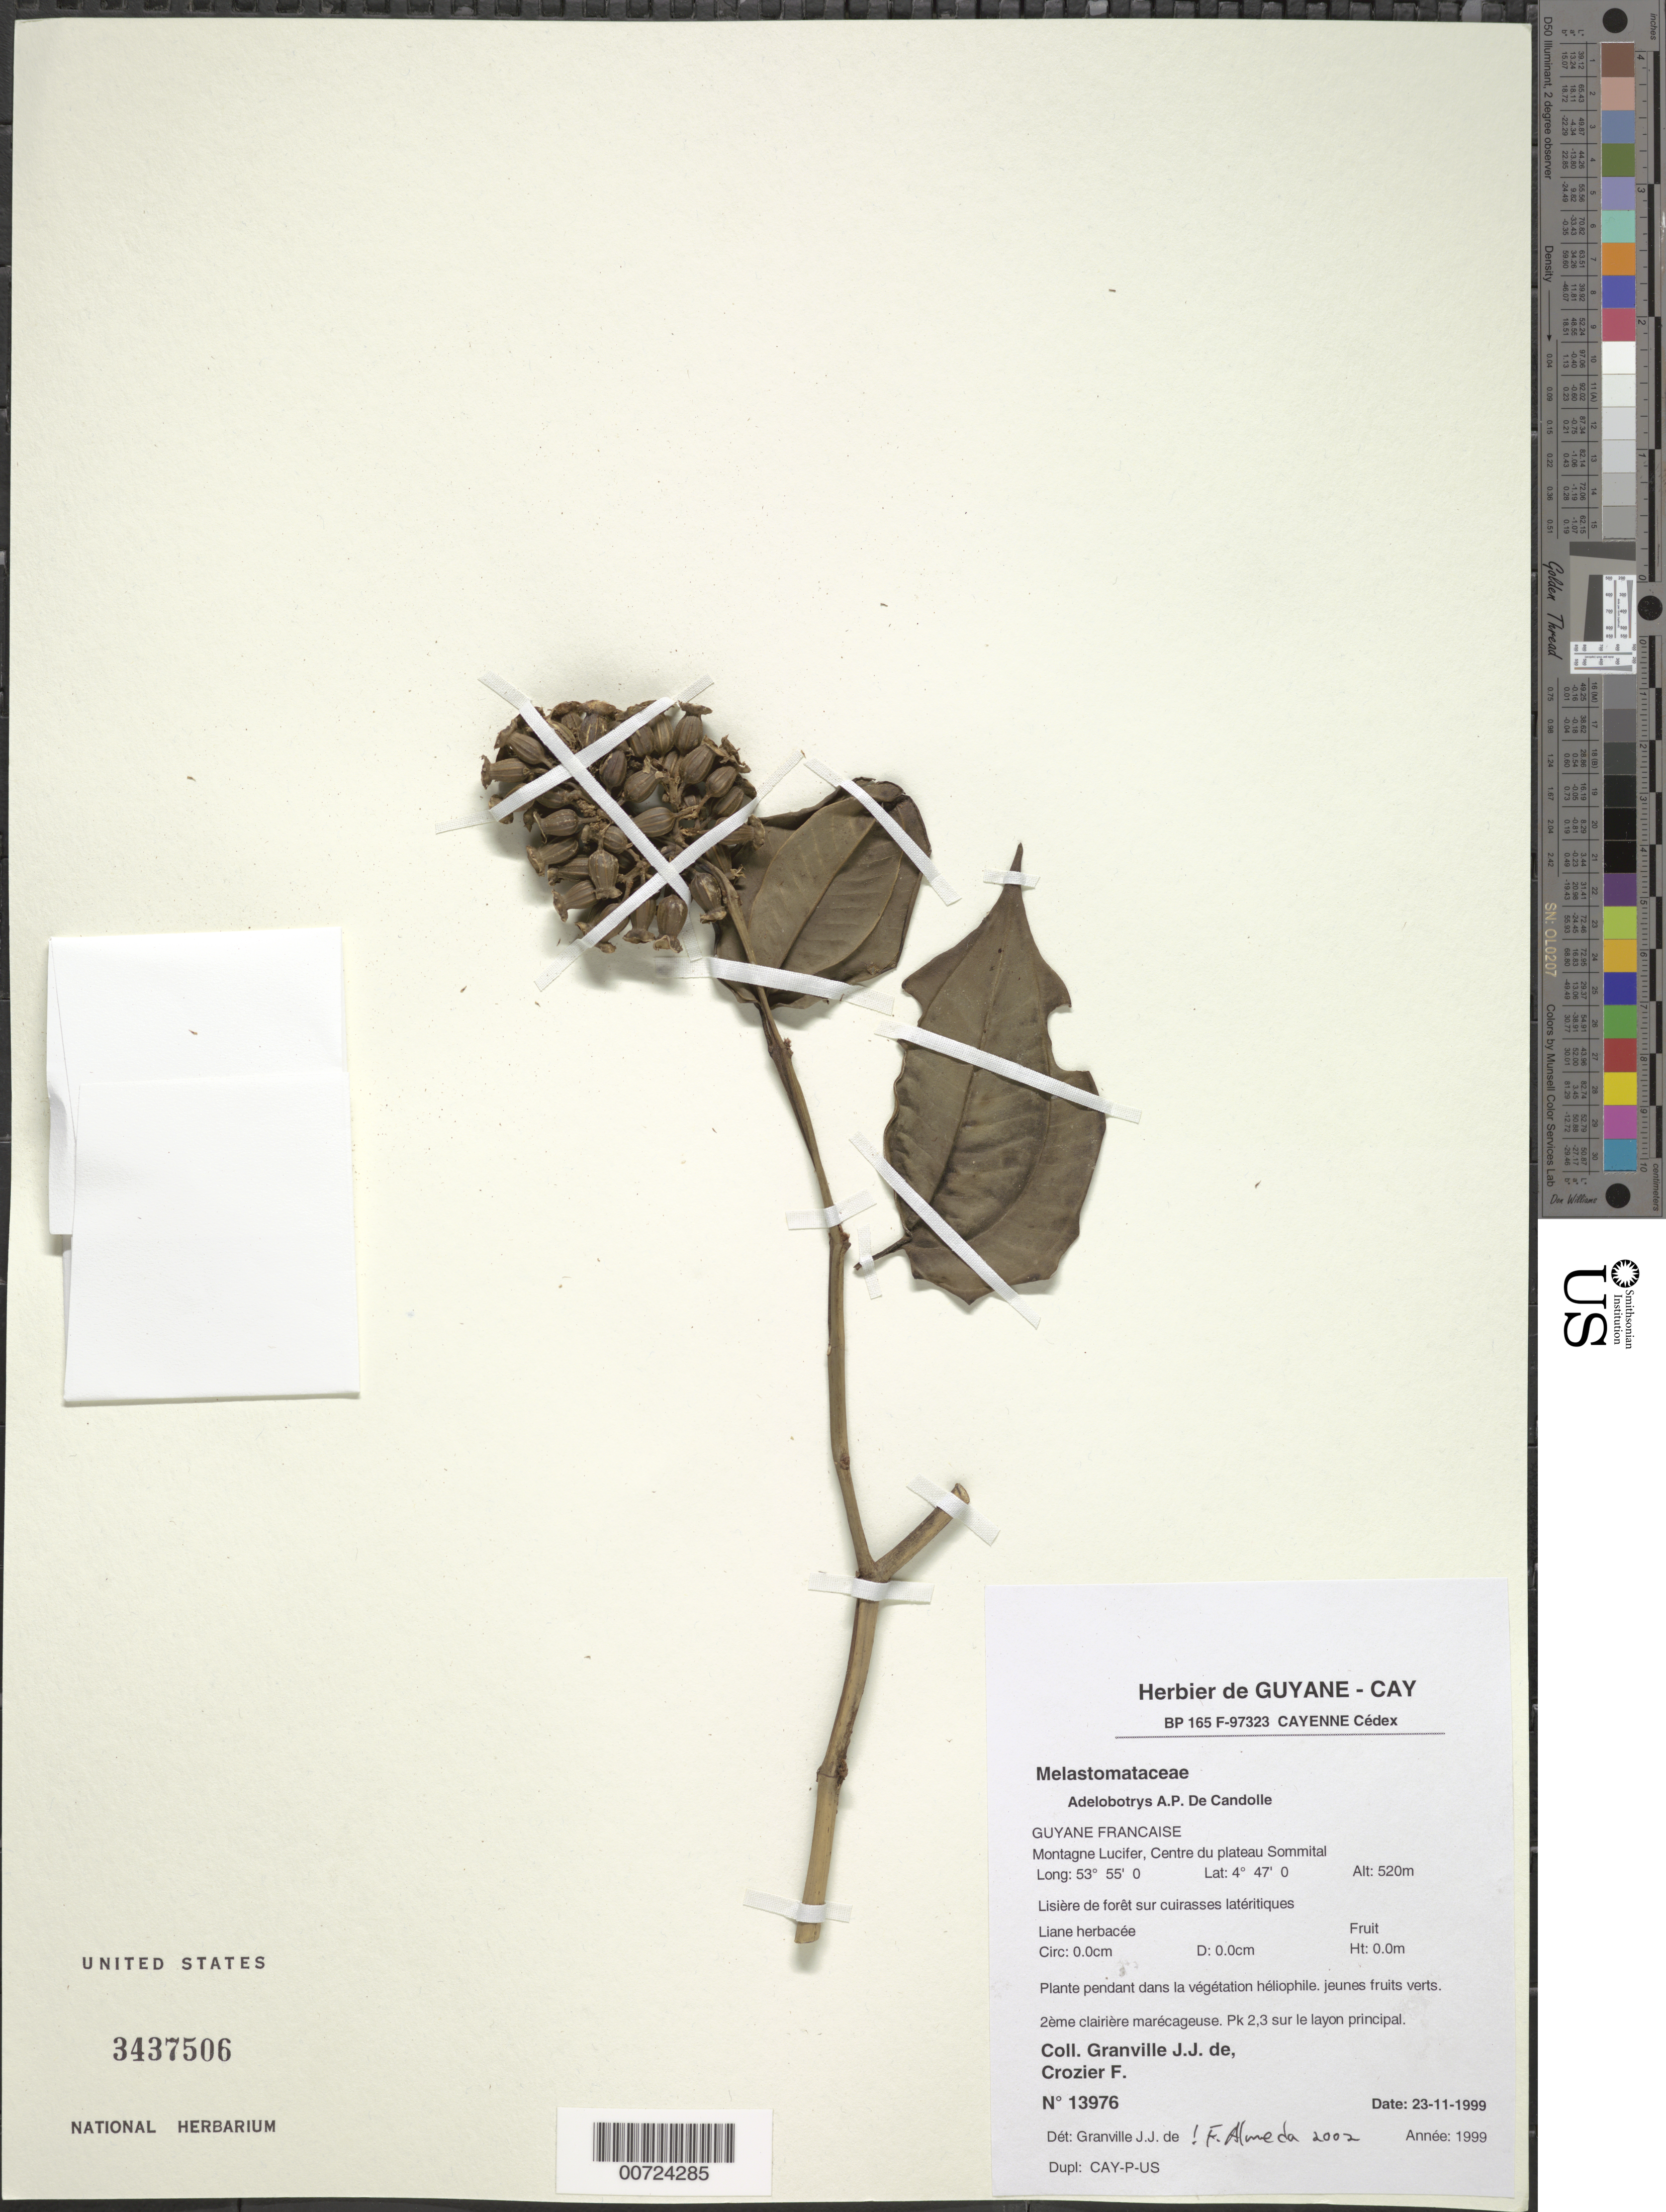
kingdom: Plantae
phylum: Tracheophyta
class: Magnoliopsida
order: Myrtales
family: Melastomataceae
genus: Adelobotrys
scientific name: Adelobotrys sp.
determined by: Almeda, F.; Penneys, D. S.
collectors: J.-J. de Granville & F. Crozier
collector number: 13976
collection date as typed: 23-Nov-99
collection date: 1999-11-23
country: French Guiana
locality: Montagne Lucifer, centre du plateau Sommital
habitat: Edge of forest on laterite; hanging on heliophilic vegetation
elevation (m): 520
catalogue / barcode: US 3437506